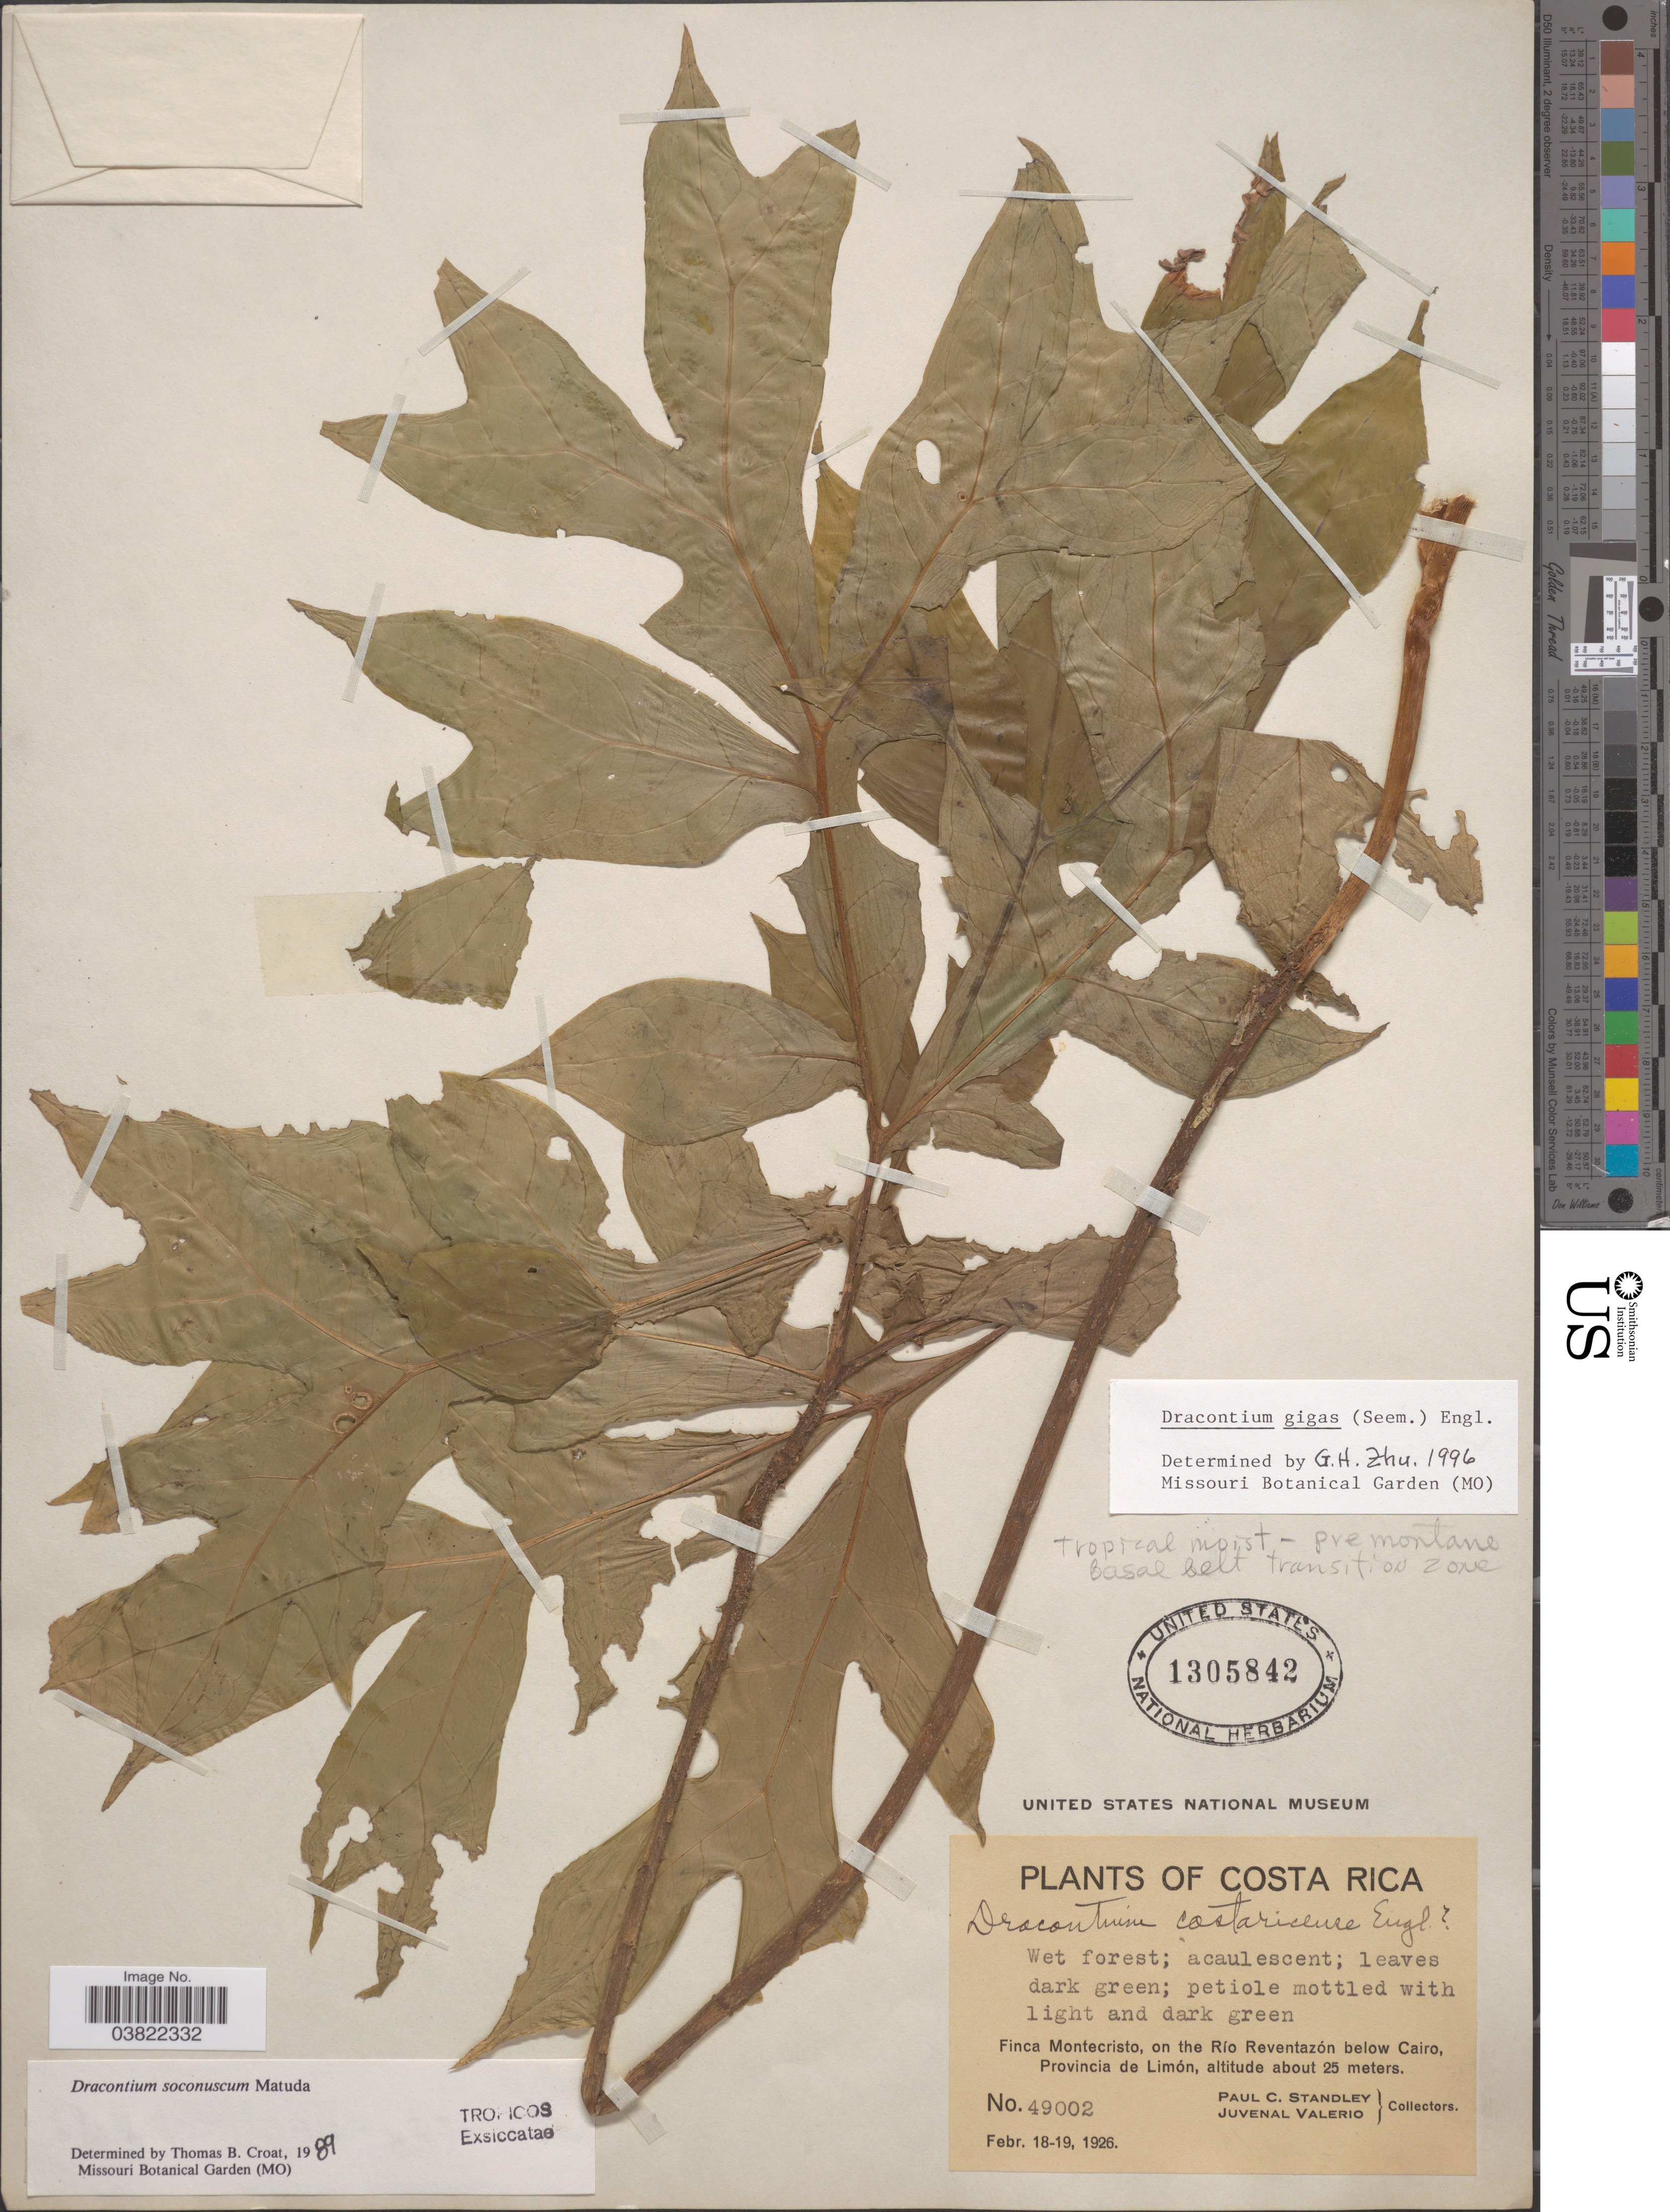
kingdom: Plantae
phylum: Tracheophyta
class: Liliopsida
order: Alismatales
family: Araceae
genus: Dracontium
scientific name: Dracontium gigas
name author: (Seem.) Engl.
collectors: P. C. Standley & J. Valerio R.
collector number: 49002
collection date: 1926-02-18/1926-02-19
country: Costa Rica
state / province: Limón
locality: Finca Montecristo, on the Río Reventazón below Cairo.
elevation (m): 25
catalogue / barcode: US 1305842